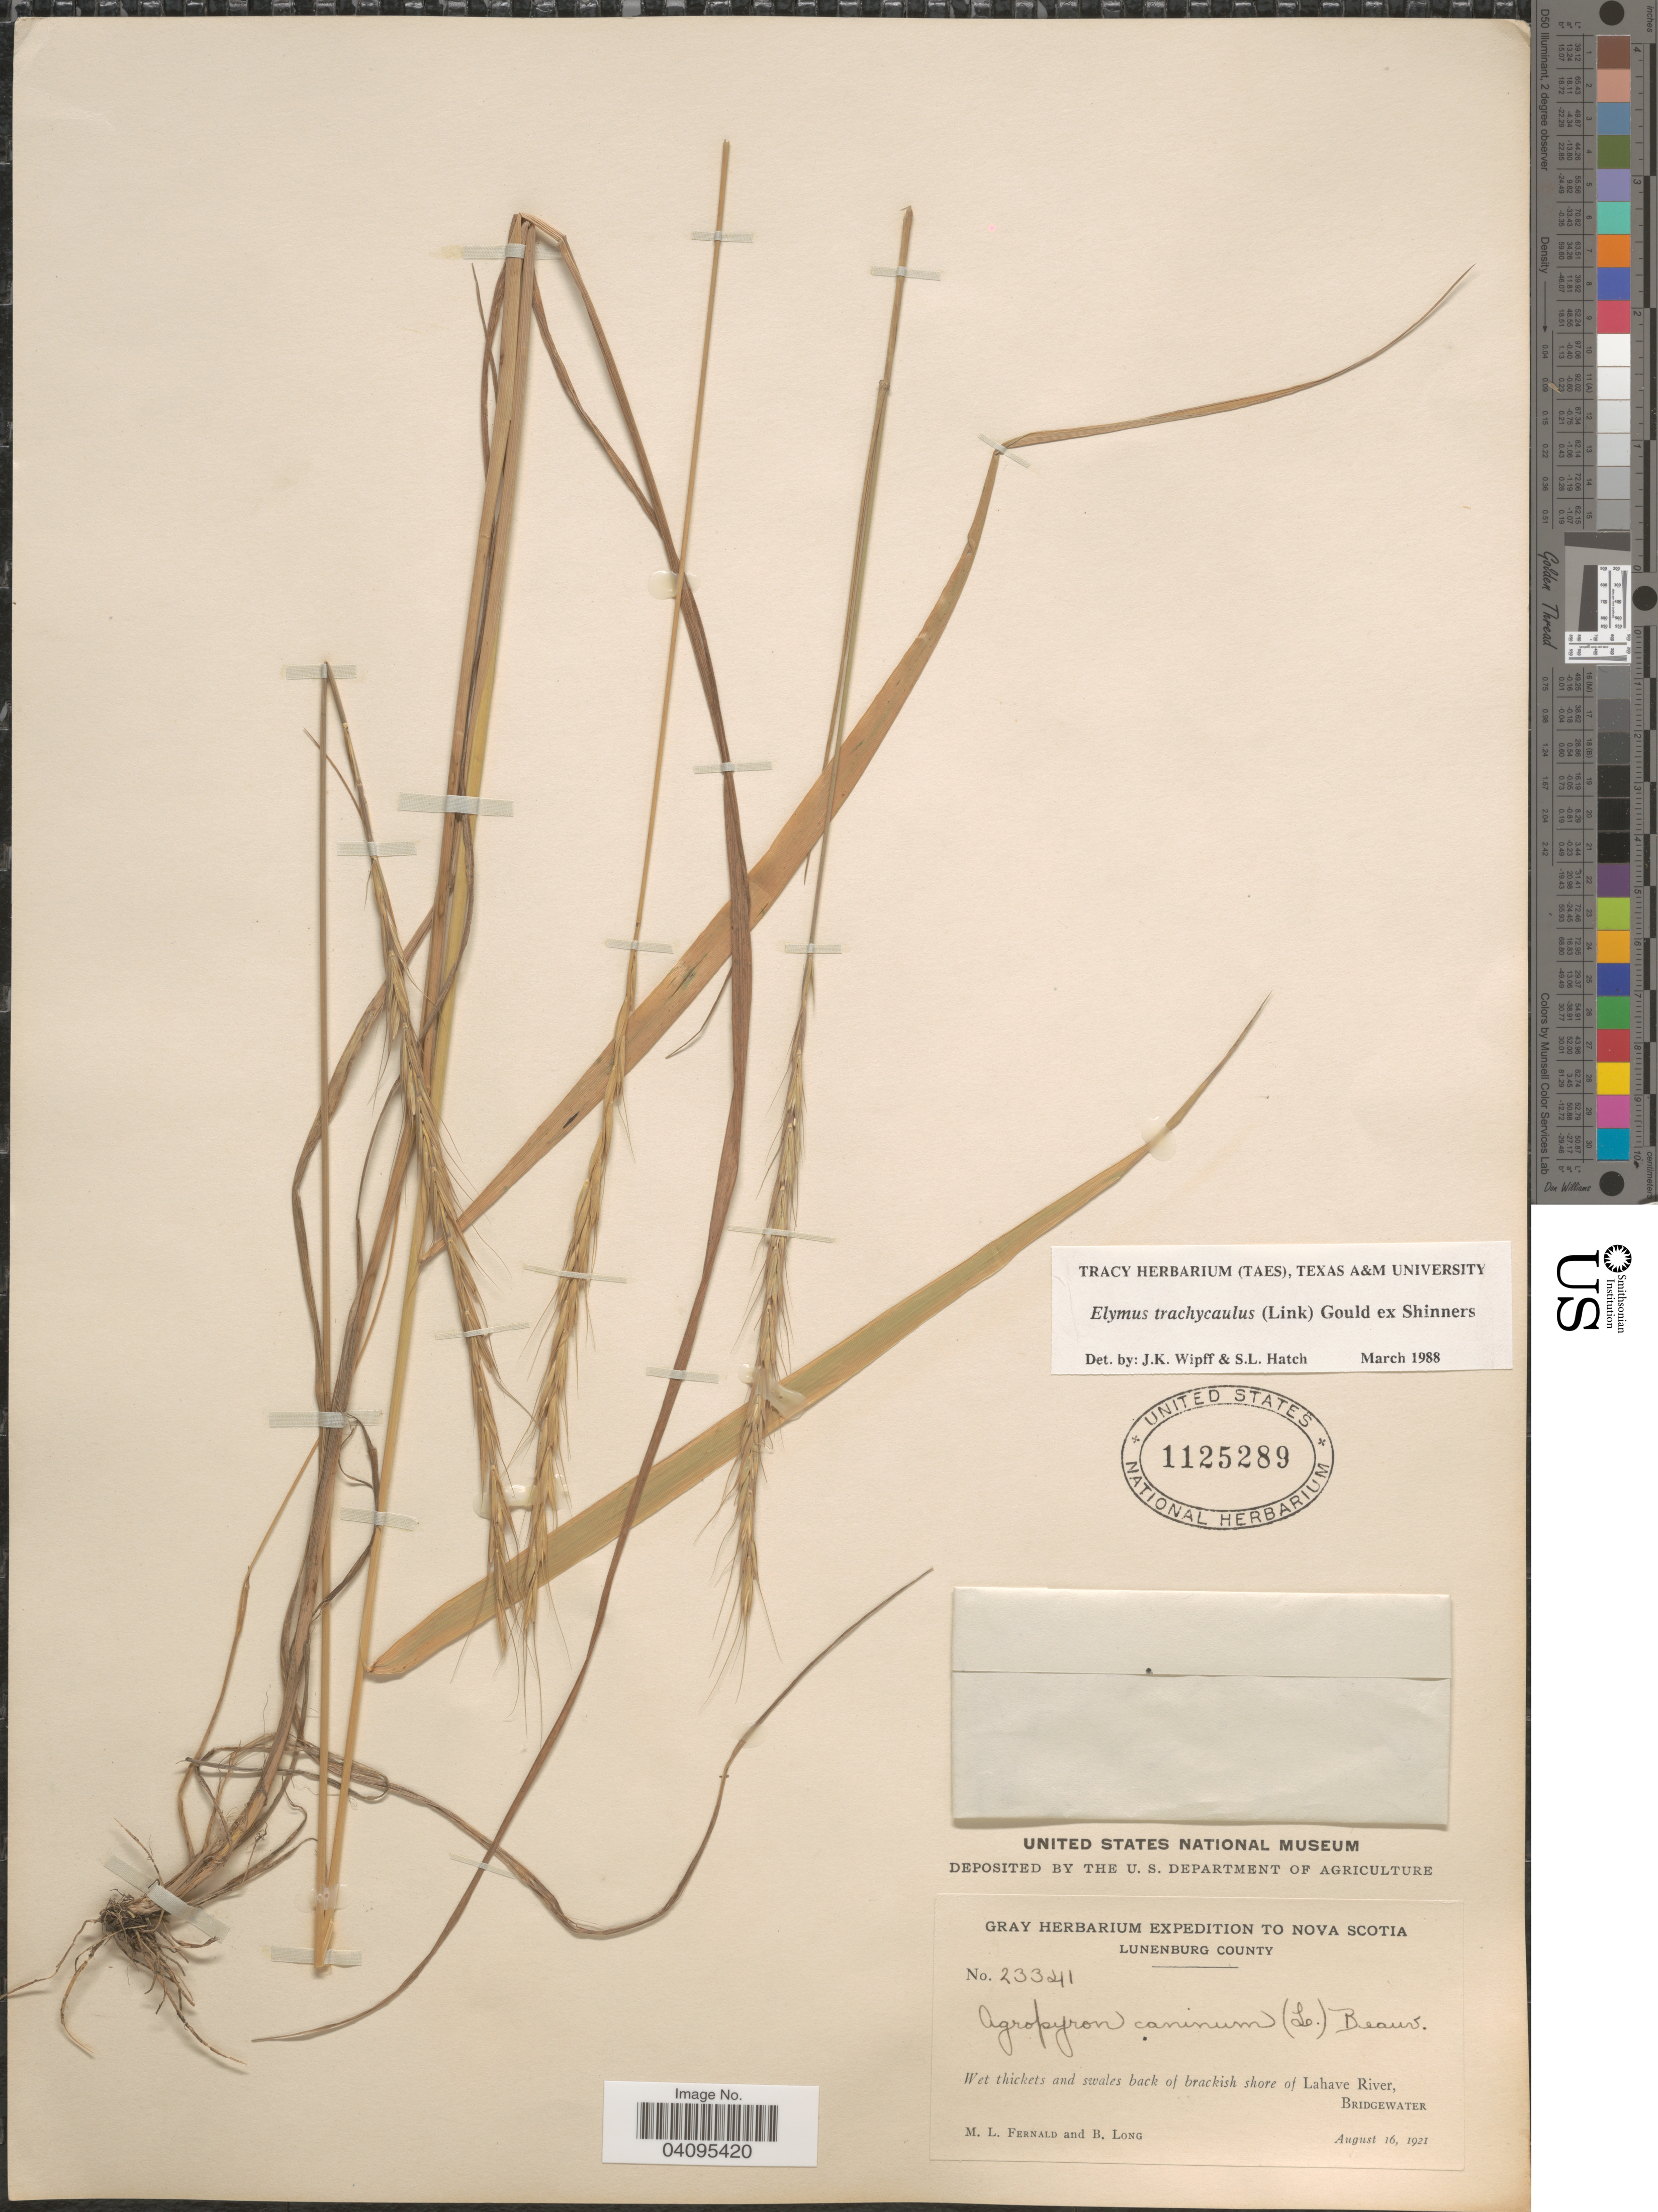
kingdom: Plantae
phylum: Tracheophyta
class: Liliopsida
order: Poales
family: Poaceae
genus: Elymus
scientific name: Elymus trachycaulus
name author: (Link) Gould ex Shinners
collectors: M. L. Fernald & B. Long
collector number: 23341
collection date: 1921-08-16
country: Canada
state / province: Nova Scotia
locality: Gray Herbarium Expedition to Nova Scotia. Lunenburg County. Wet thickets and swales back of brackish shore of Lahave River, Bridgewater.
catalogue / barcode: US 1125289